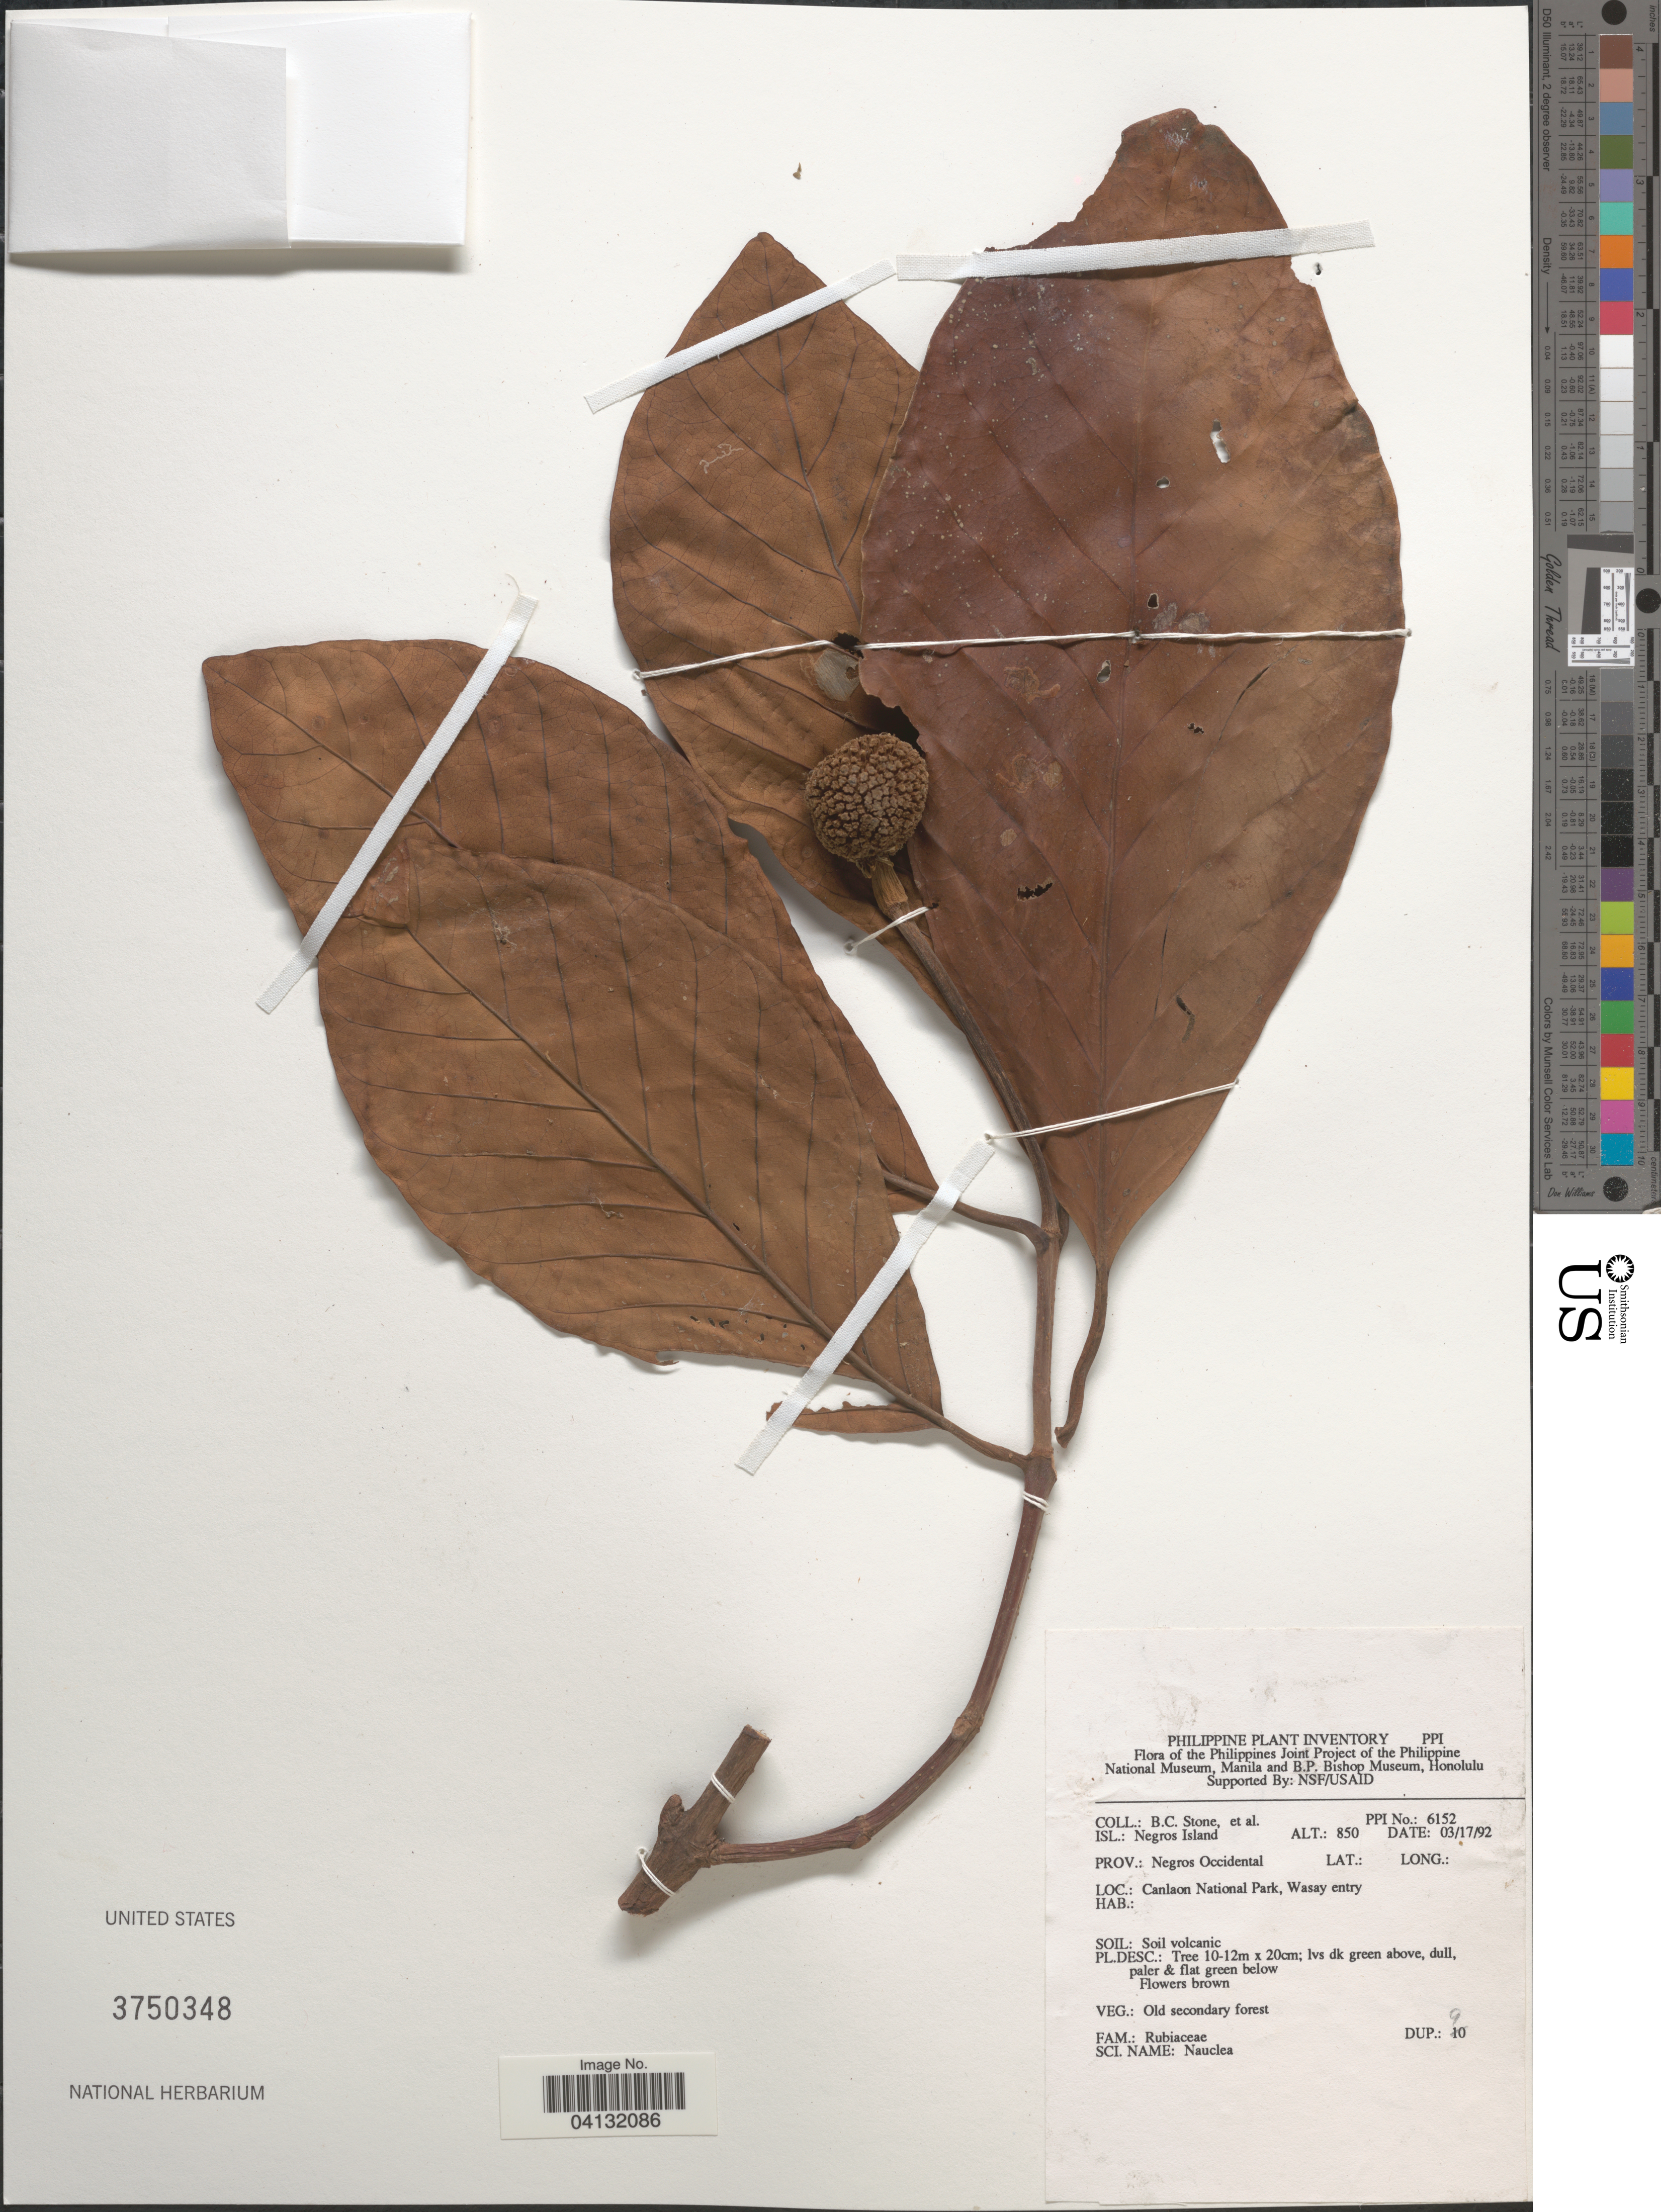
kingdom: Plantae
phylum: Tracheophyta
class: Magnoliopsida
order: Gentianales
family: Rubiaceae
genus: Nauclea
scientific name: Nauclea sp.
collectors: B. C. Stone & et al.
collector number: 6152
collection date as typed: Transcribed d/m/y: 17/3/92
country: Philippines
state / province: Central Visayas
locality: Isl.: Negros. Prov.: Negros Oriental. Canlaon National Park, Wasay entry.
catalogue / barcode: US 3750348